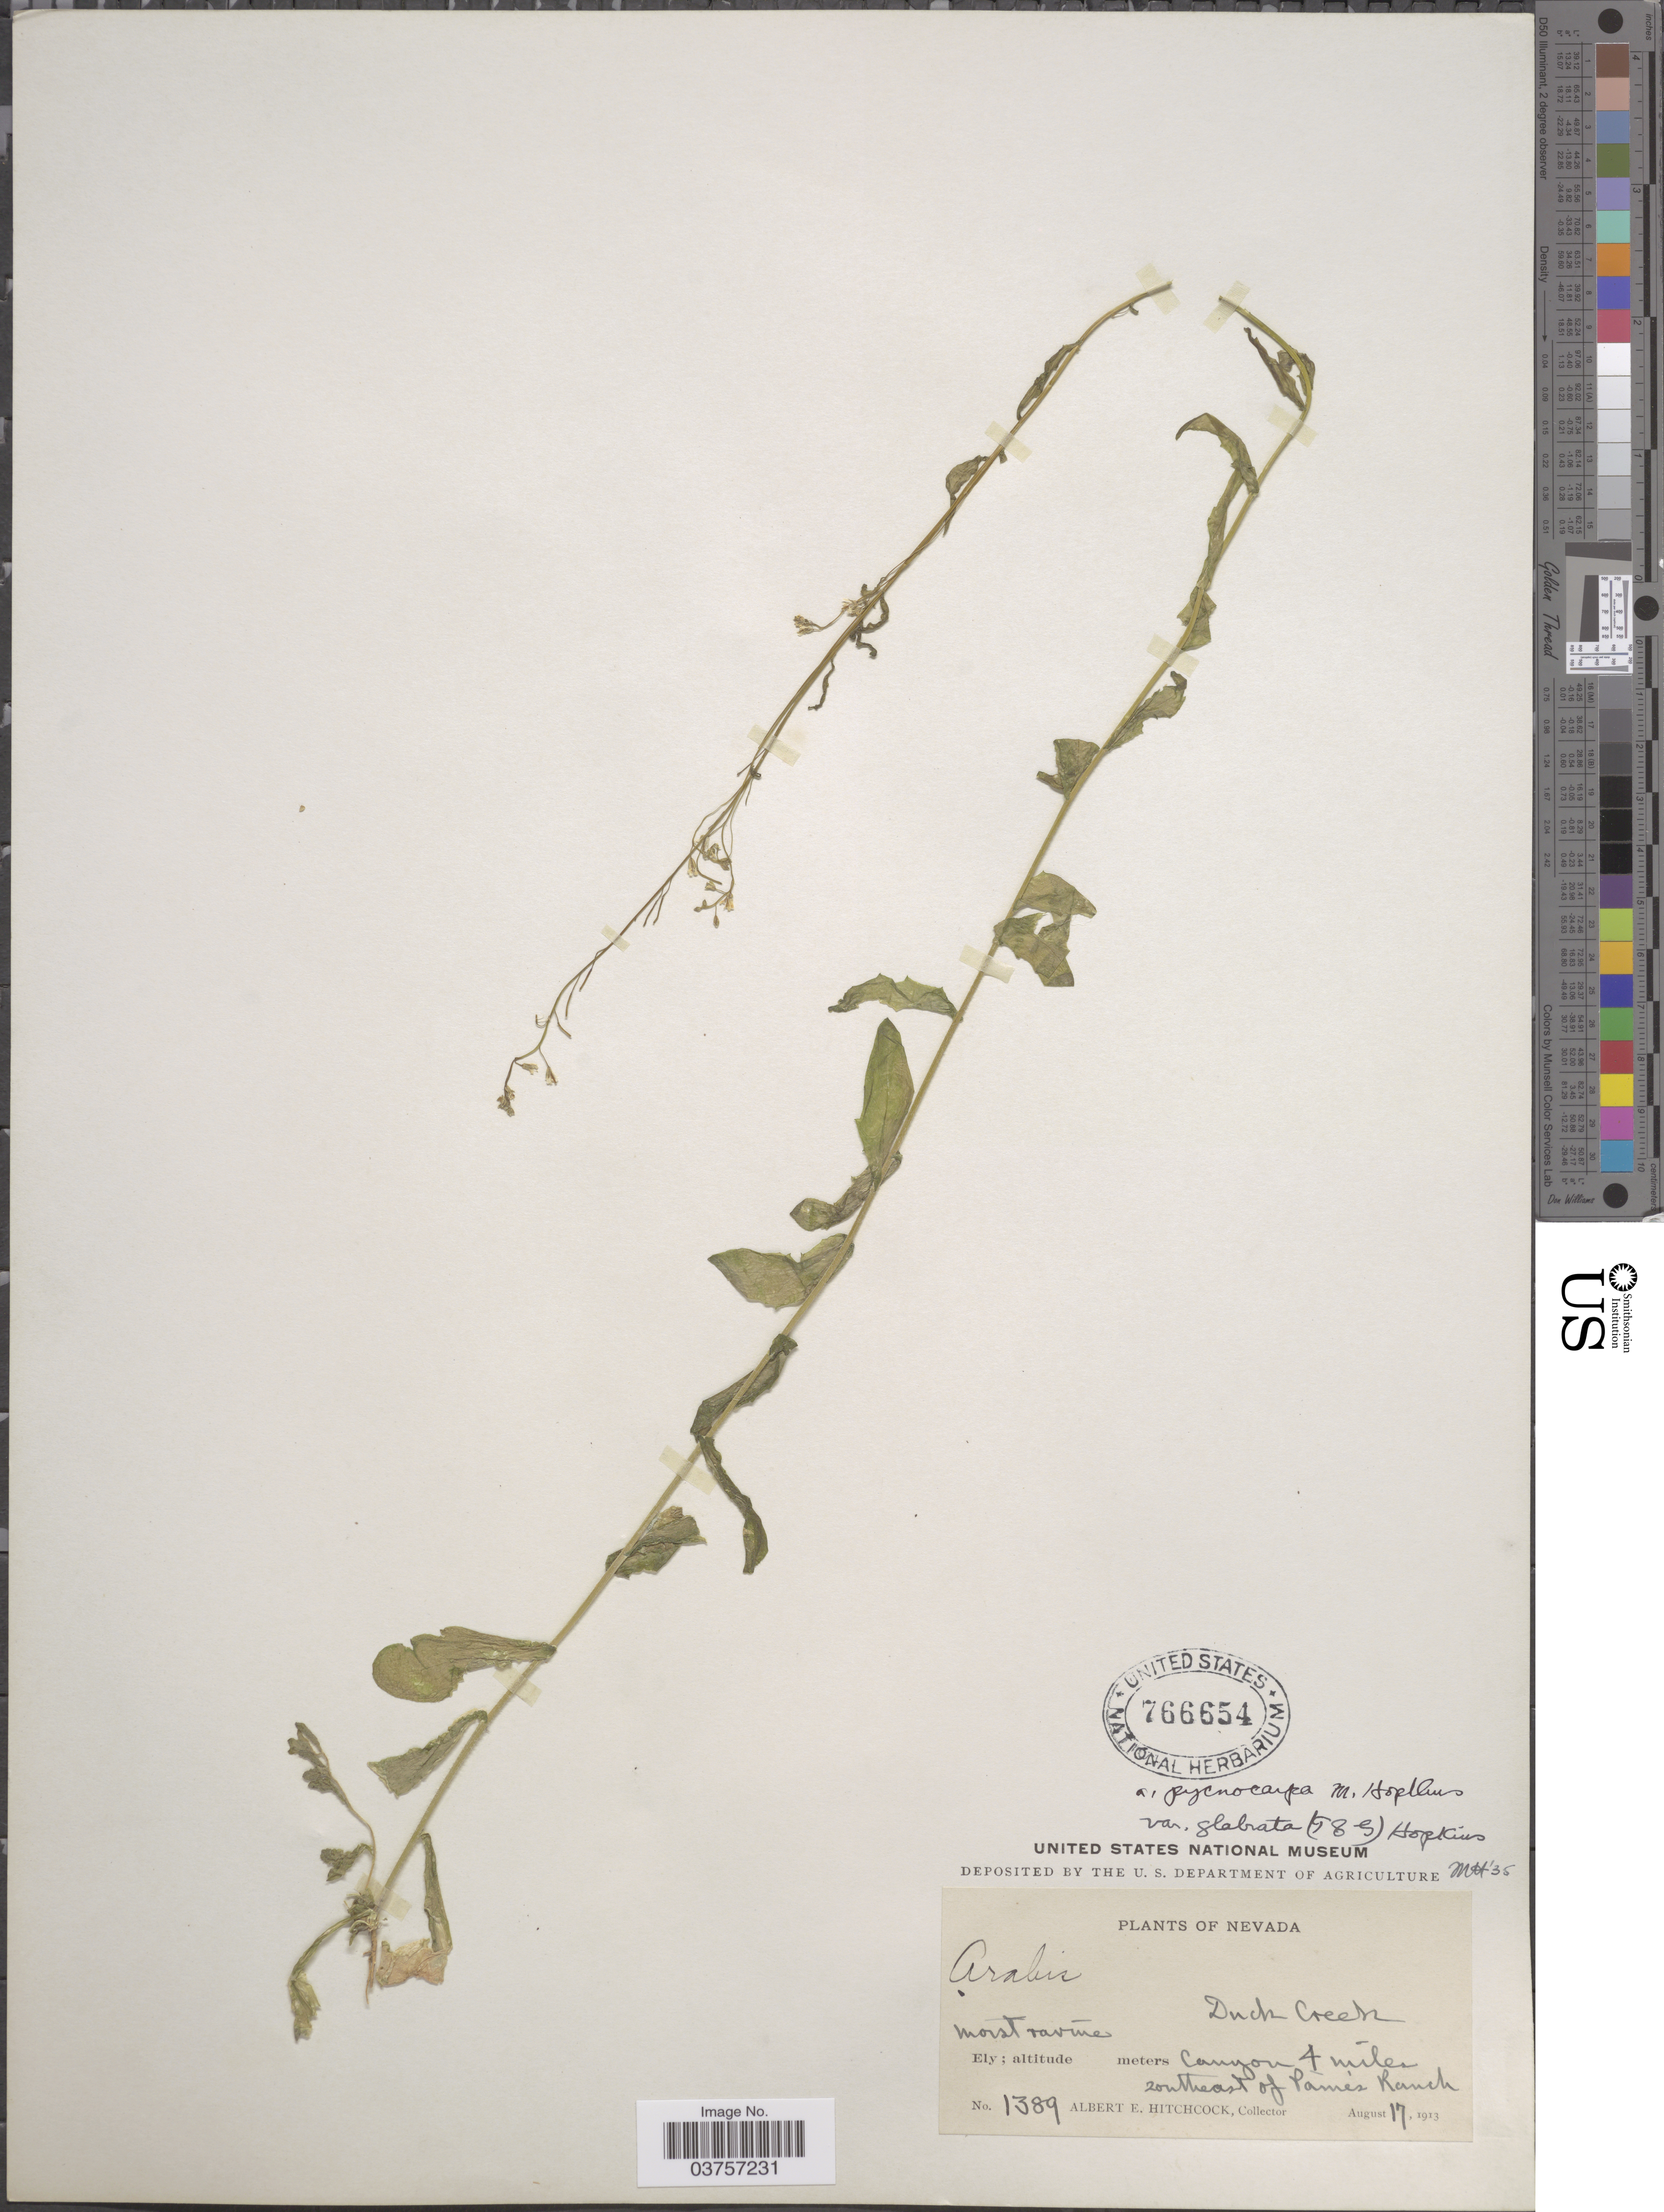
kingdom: Plantae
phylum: Tracheophyta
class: Magnoliopsida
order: Brassicales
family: Brassicaceae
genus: Arabis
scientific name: Arabis hirsuta var. glabrata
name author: Torr. & A. Gray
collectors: A. Hitchcock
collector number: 1389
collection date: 1913-08-17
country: United States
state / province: Nevada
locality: Ely; Duck Creek, Canyon 4 miles southeast of Paine's Ranch.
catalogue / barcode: US 766654